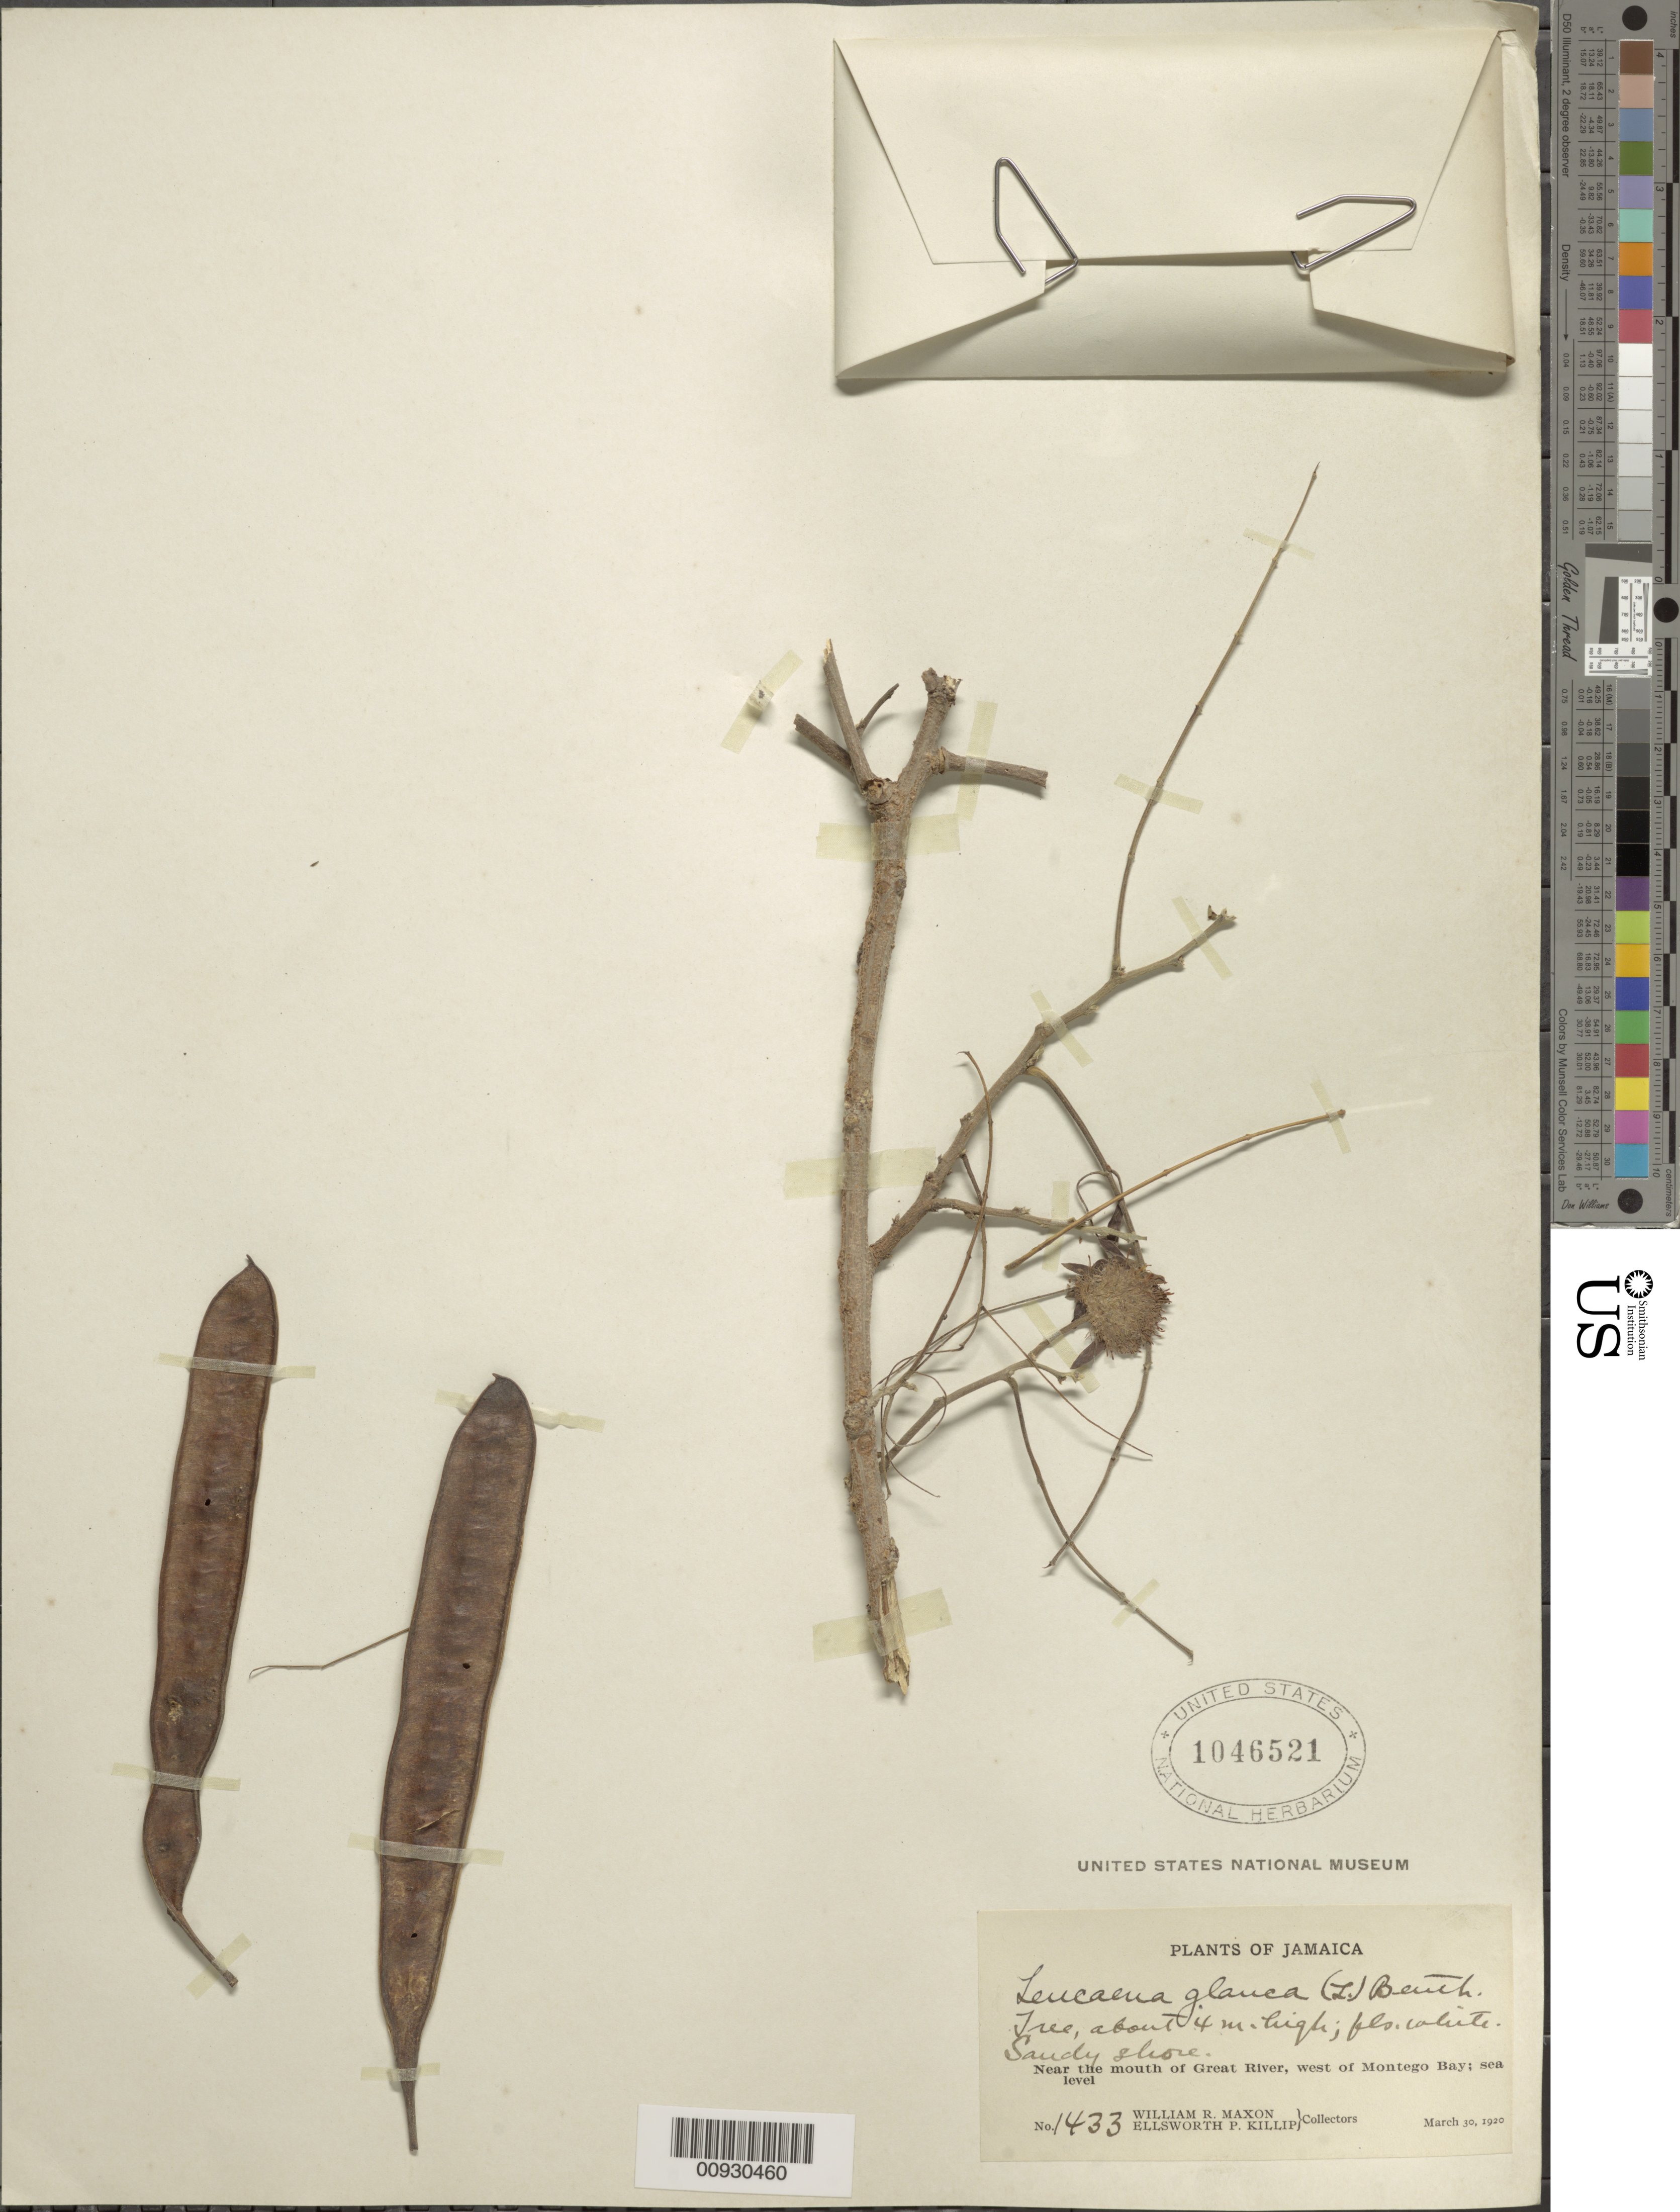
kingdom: Plantae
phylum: Tracheophyta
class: Magnoliopsida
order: Fabales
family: Fabaceae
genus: Leucaena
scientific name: Leucaena leucocephala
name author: (Lam.) de Wit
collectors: W. R. Maxon & E. P. Killip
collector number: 1433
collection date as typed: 30 Mar 1920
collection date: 1920-03-30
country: Jamaica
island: Jamaica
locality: Near the mouth of Great River, west of Montego Bay: sea level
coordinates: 0 N, 0 E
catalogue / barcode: US 1046521